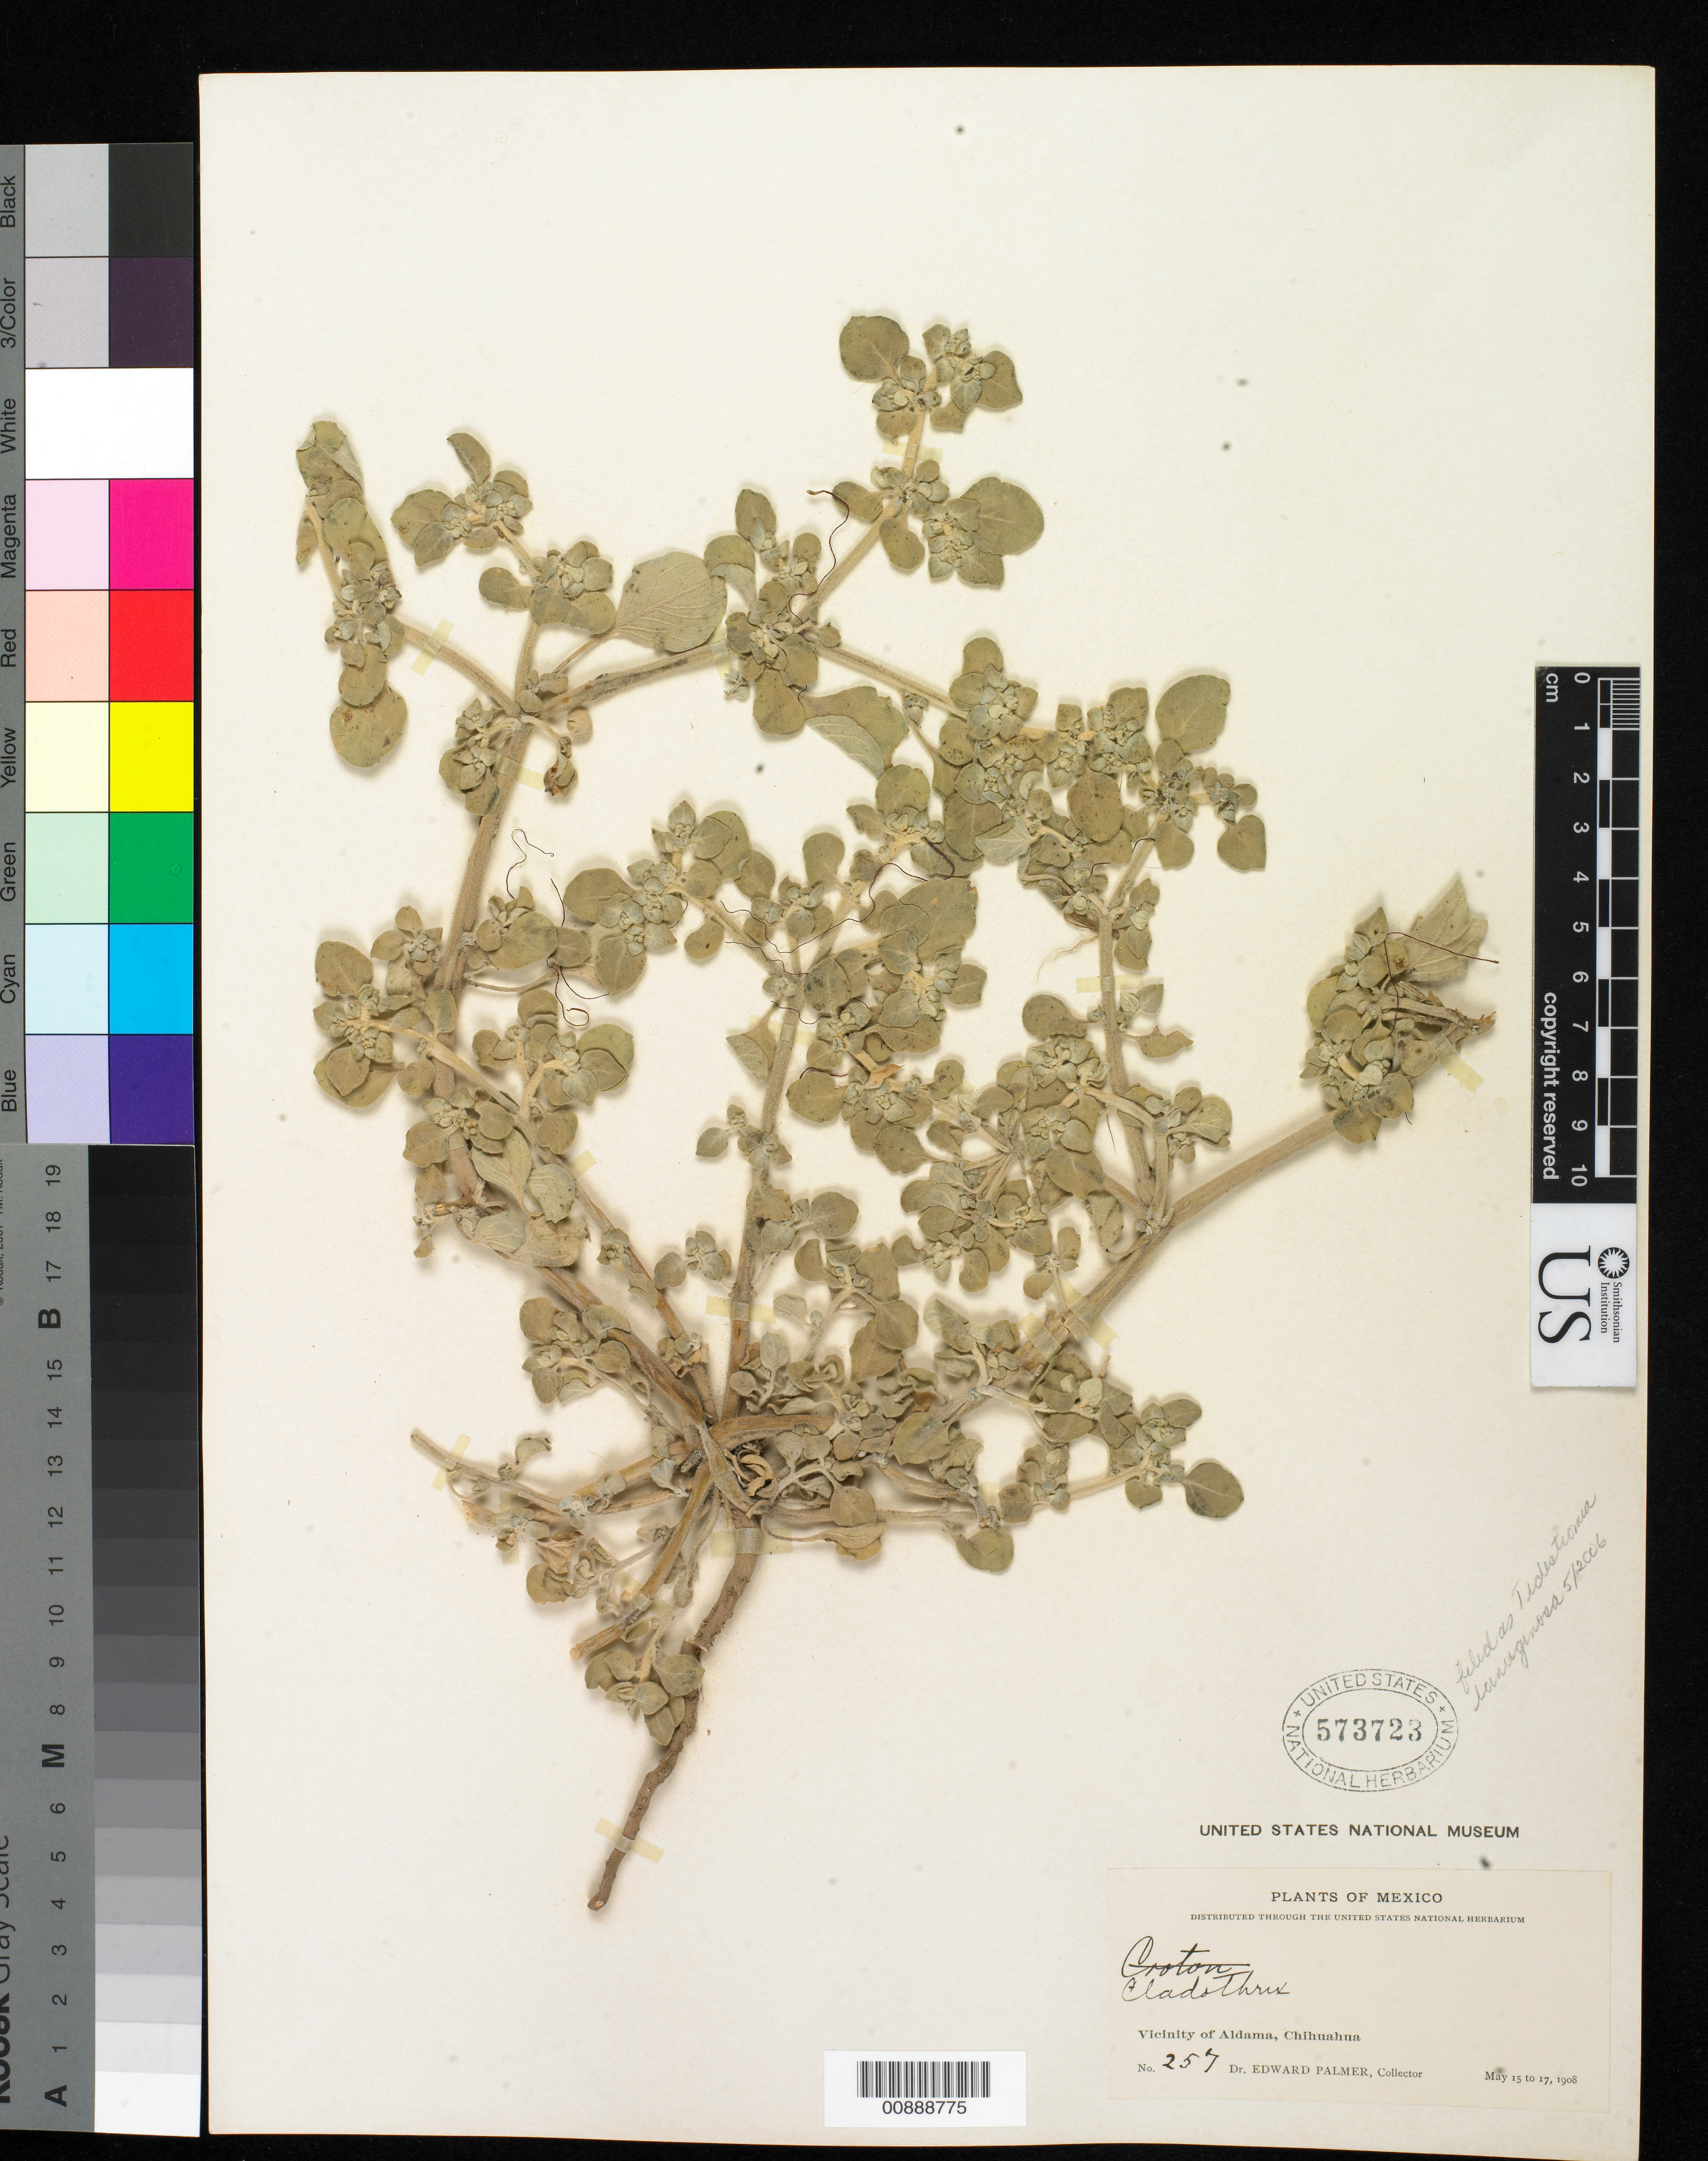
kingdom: Plantae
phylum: Tracheophyta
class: Magnoliopsida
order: Caryophyllales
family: Amaranthaceae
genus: Tidestromia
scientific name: Tidestromia lanuginosa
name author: (Nutt.) Standl.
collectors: E. Palmer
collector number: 257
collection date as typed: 15 May 1908 to 17 May 1908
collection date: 1908-05-15/1908-05-17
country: Mexico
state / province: Chihuahua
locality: Vicinity of Aldama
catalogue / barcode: US 573723